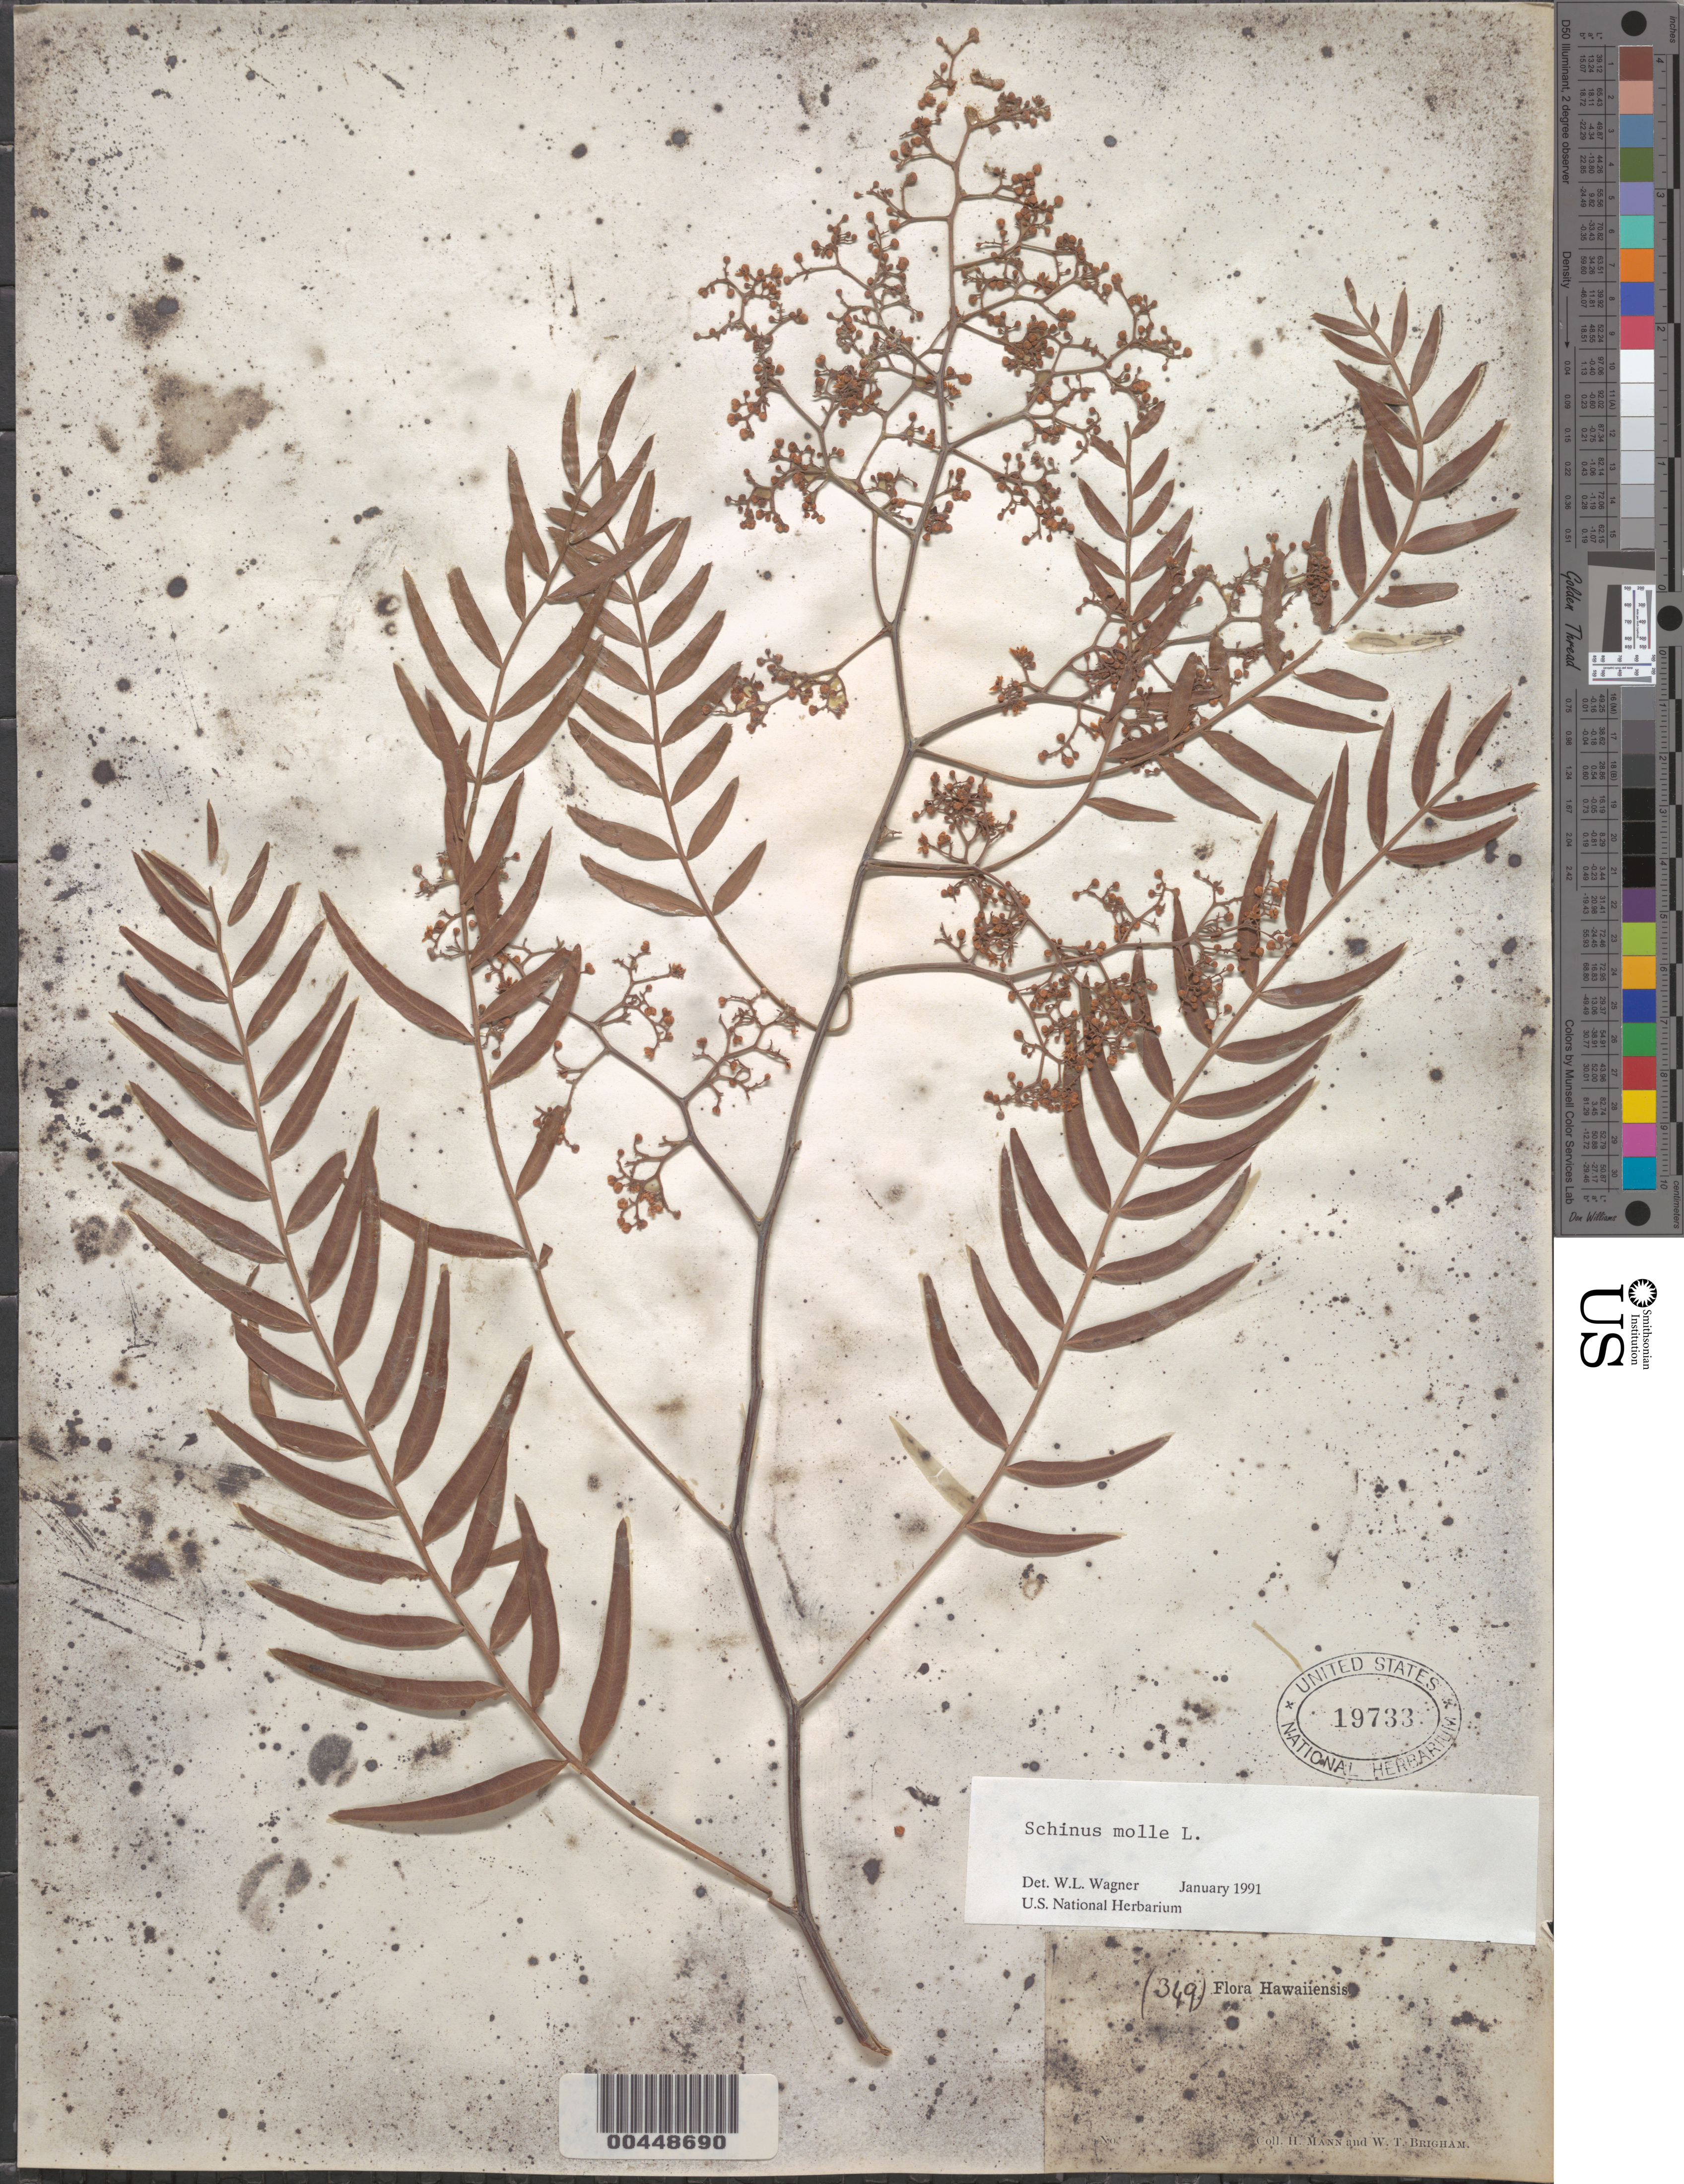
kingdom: Plantae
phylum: Tracheophyta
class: Magnoliopsida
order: Sapindales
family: Anacardiaceae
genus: Schinus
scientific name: Schinus molle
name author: L.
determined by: Wagner, W. L., (BOT), Smithsonian Institution - National Museum of Natural History (UNITED STATES)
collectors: H. Mann & W. T. Brigham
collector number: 349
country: United States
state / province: Hawaii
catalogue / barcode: US 19733